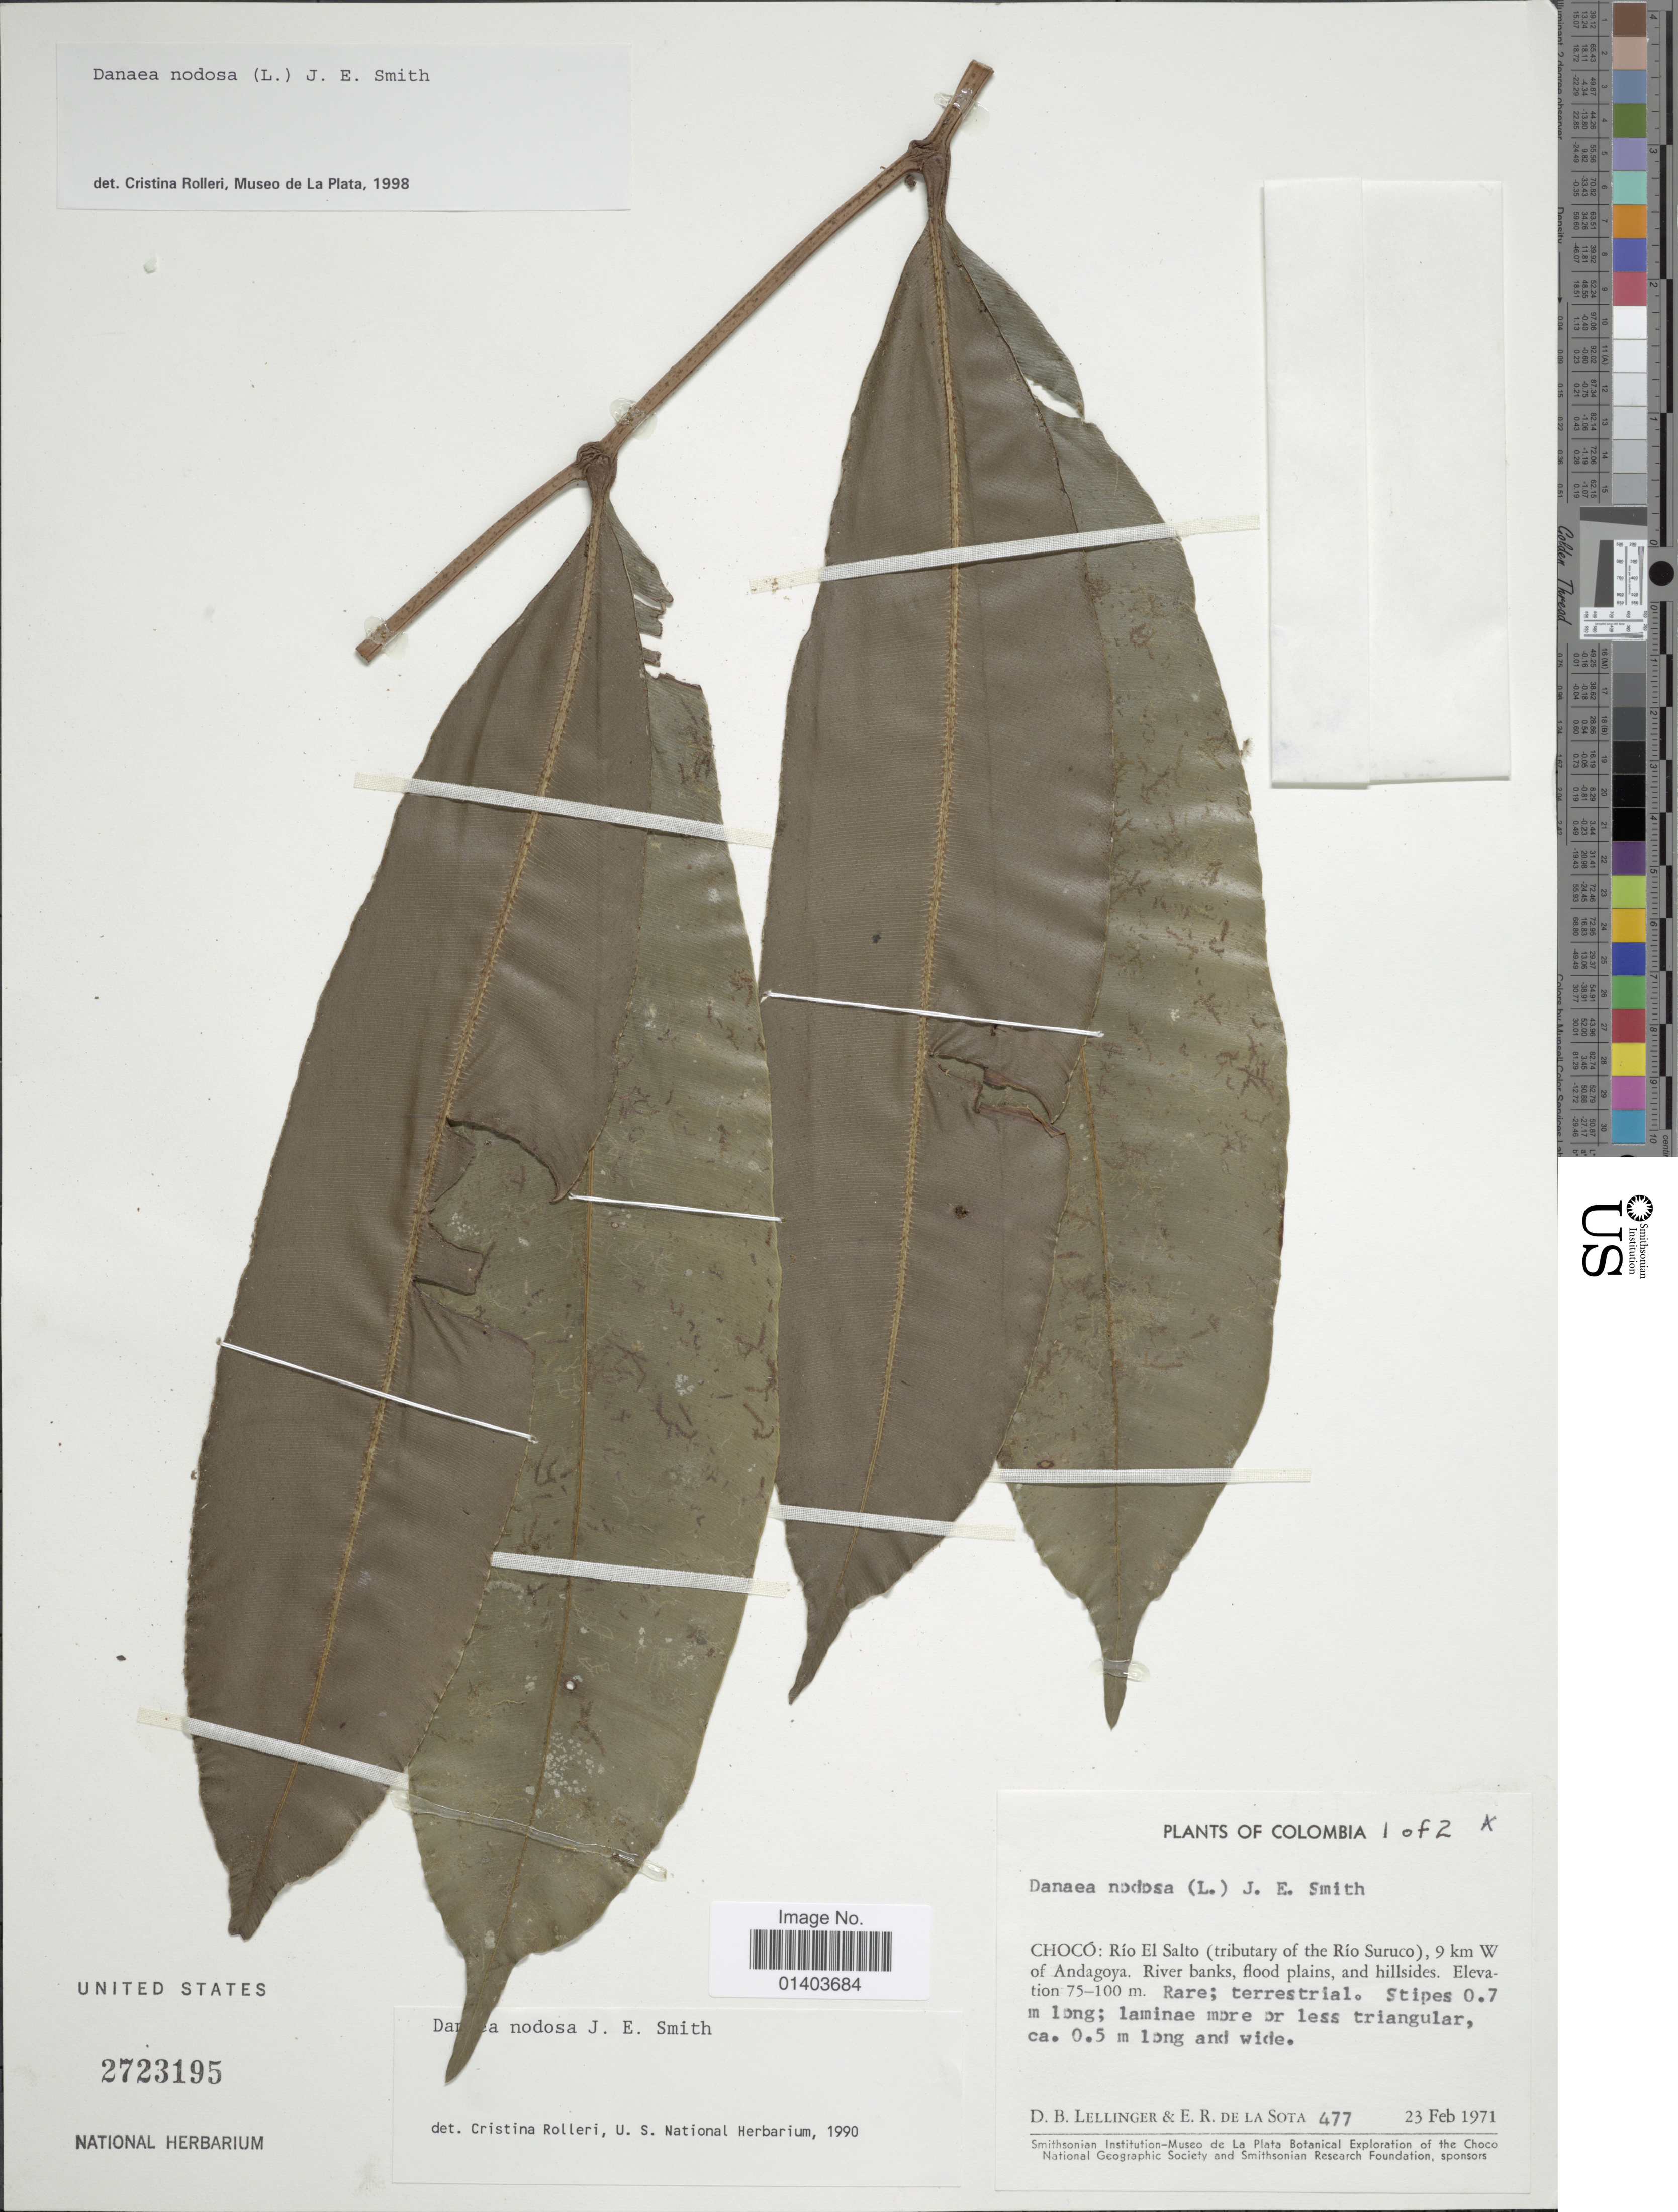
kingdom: Plantae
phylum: Tracheophyta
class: Polypodiopsida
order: Marattiales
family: Marattiaceae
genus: Danaea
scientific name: Danaea nodosa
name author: (L.) Sm.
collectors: D. B. Lellinger & E. R. de la Sota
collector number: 477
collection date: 1971-02-23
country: Colombia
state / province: Chocó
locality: Río EL Salto (tributary of the Rio Suruco), 9 km W of Andagoya. River banks, flood plains, and hillsdies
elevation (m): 75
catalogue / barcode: US 2723195